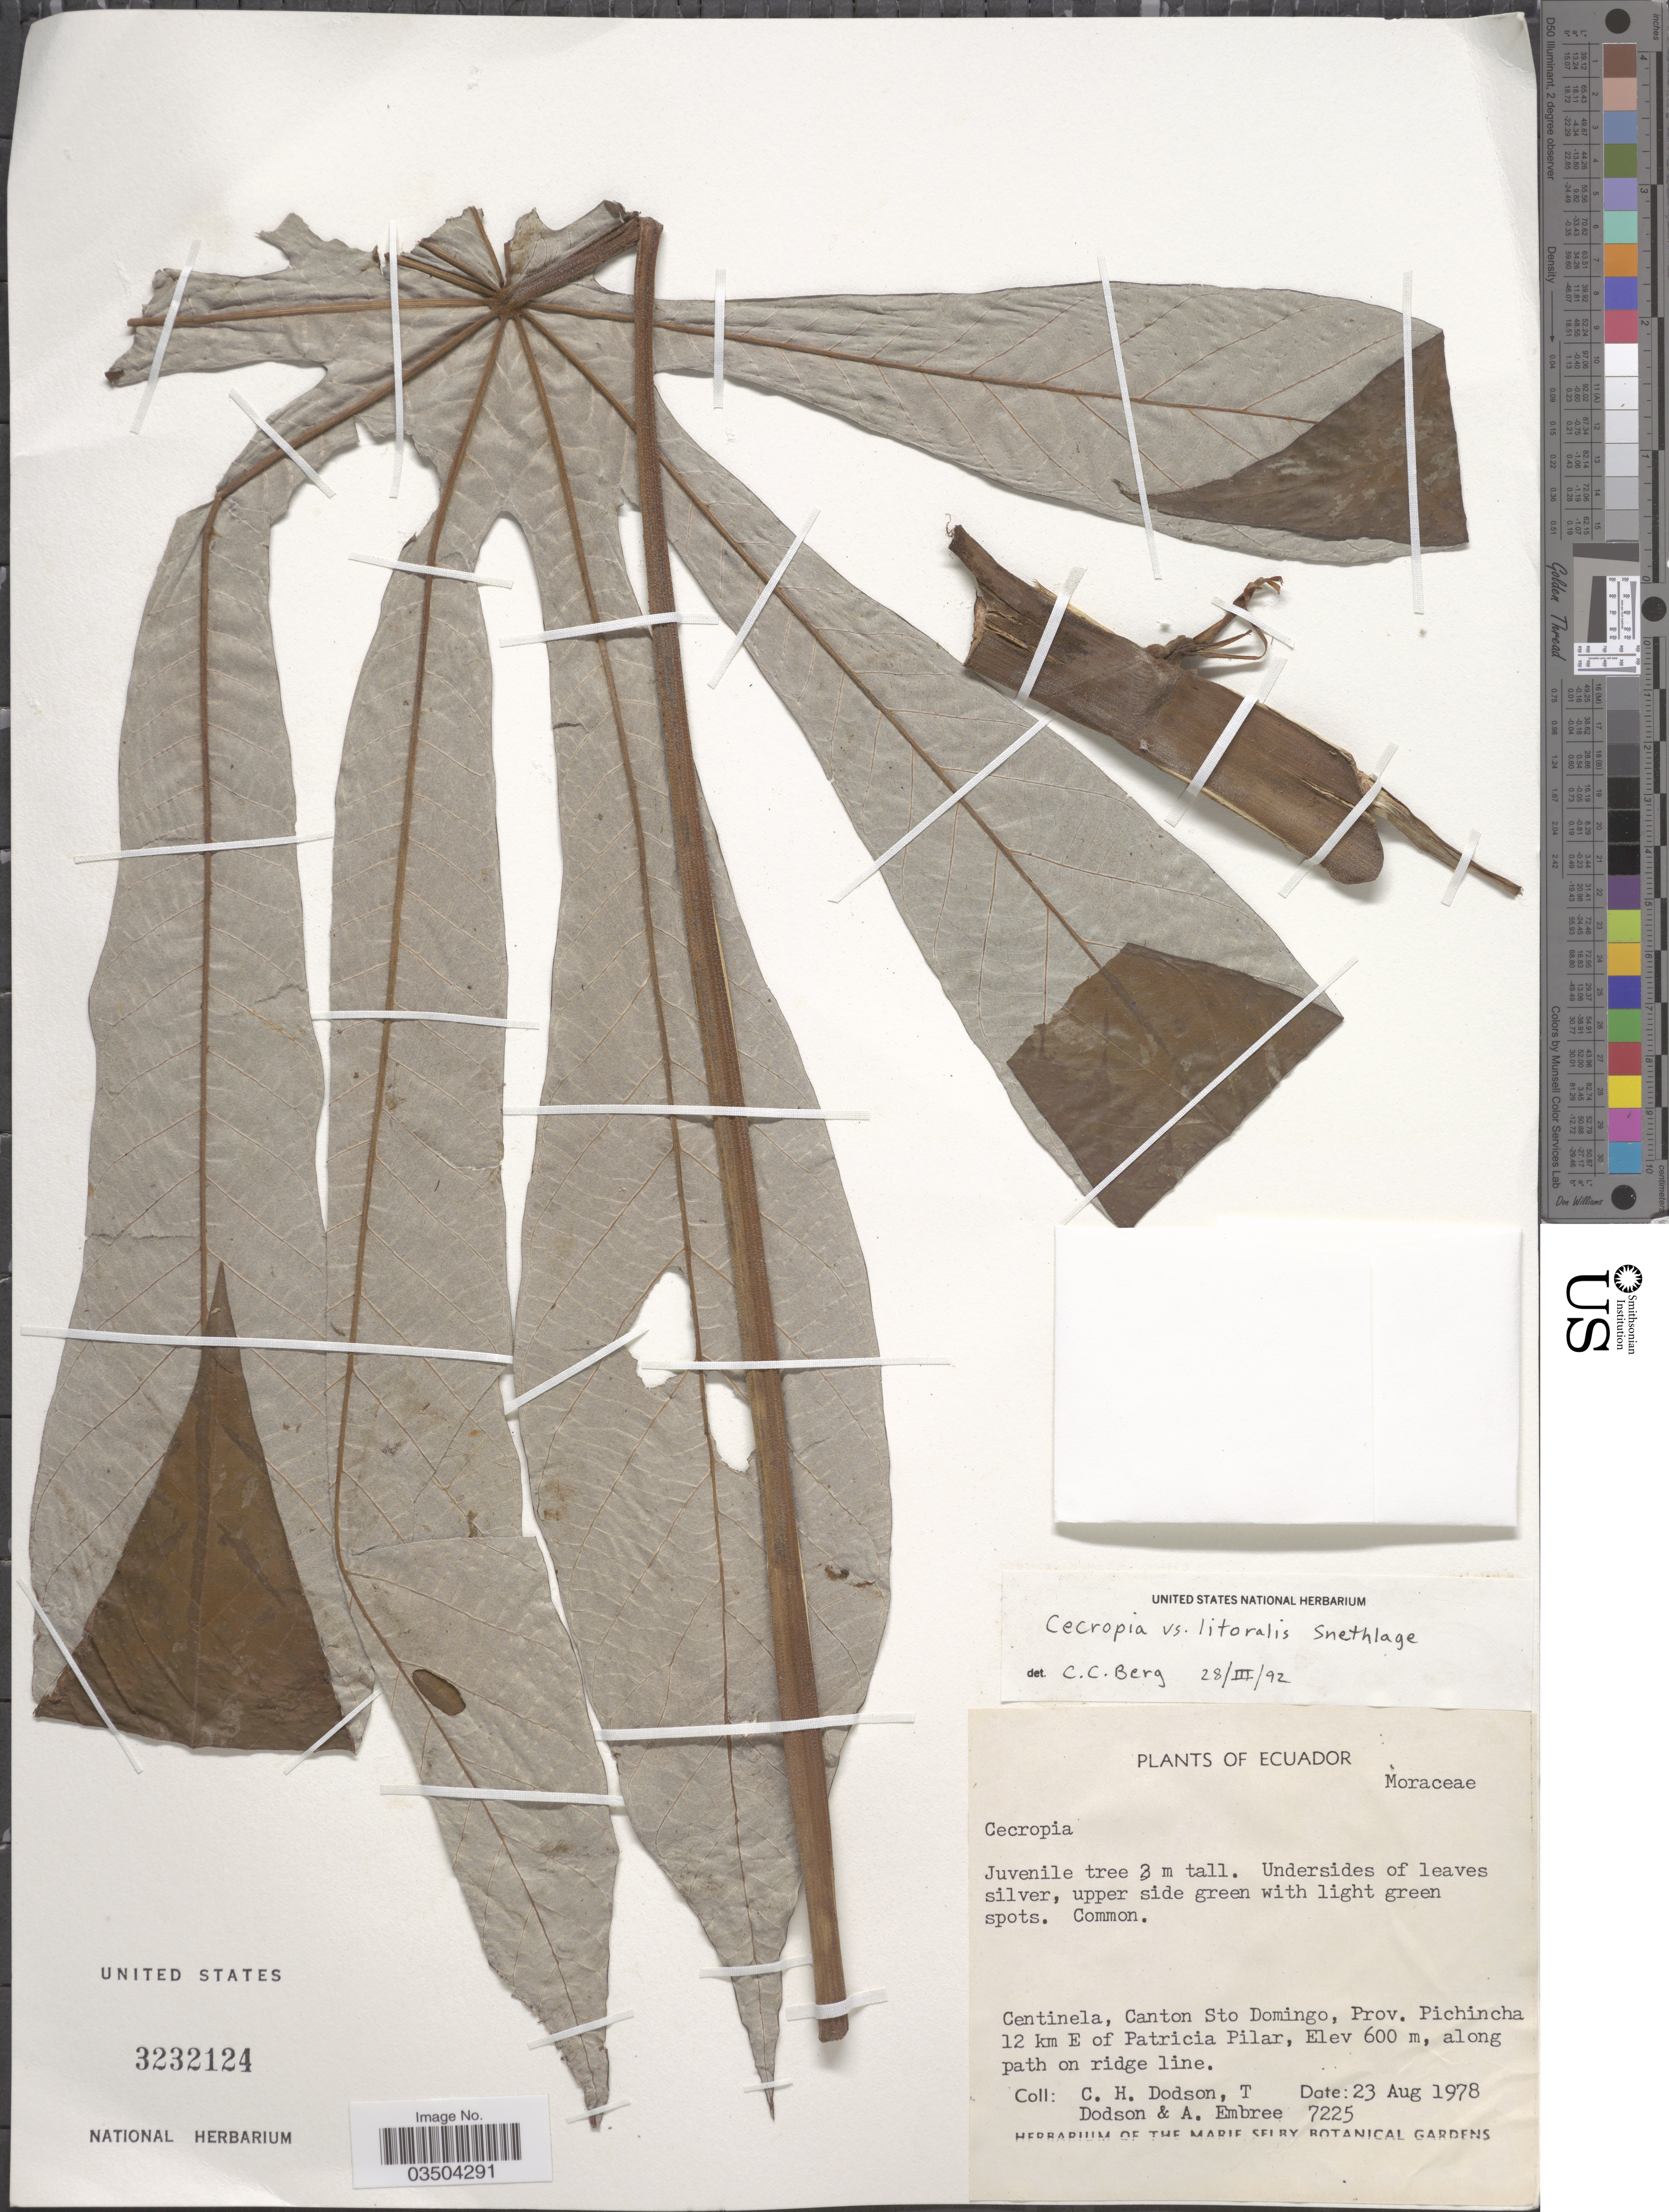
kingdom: Plantae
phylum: Tracheophyta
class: Magnoliopsida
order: Rosales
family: Urticaceae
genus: Cecropia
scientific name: Cecropia litoralis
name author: Snethl.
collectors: C. H. Dodson, T. Dodson & A. Embree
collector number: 7225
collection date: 1978-08-23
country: Ecuador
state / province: Pichincha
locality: Centinela, Canton Sto Domingo, 12 km E of Patricia Pilar, along path on ridge line.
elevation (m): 600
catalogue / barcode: US 3232124